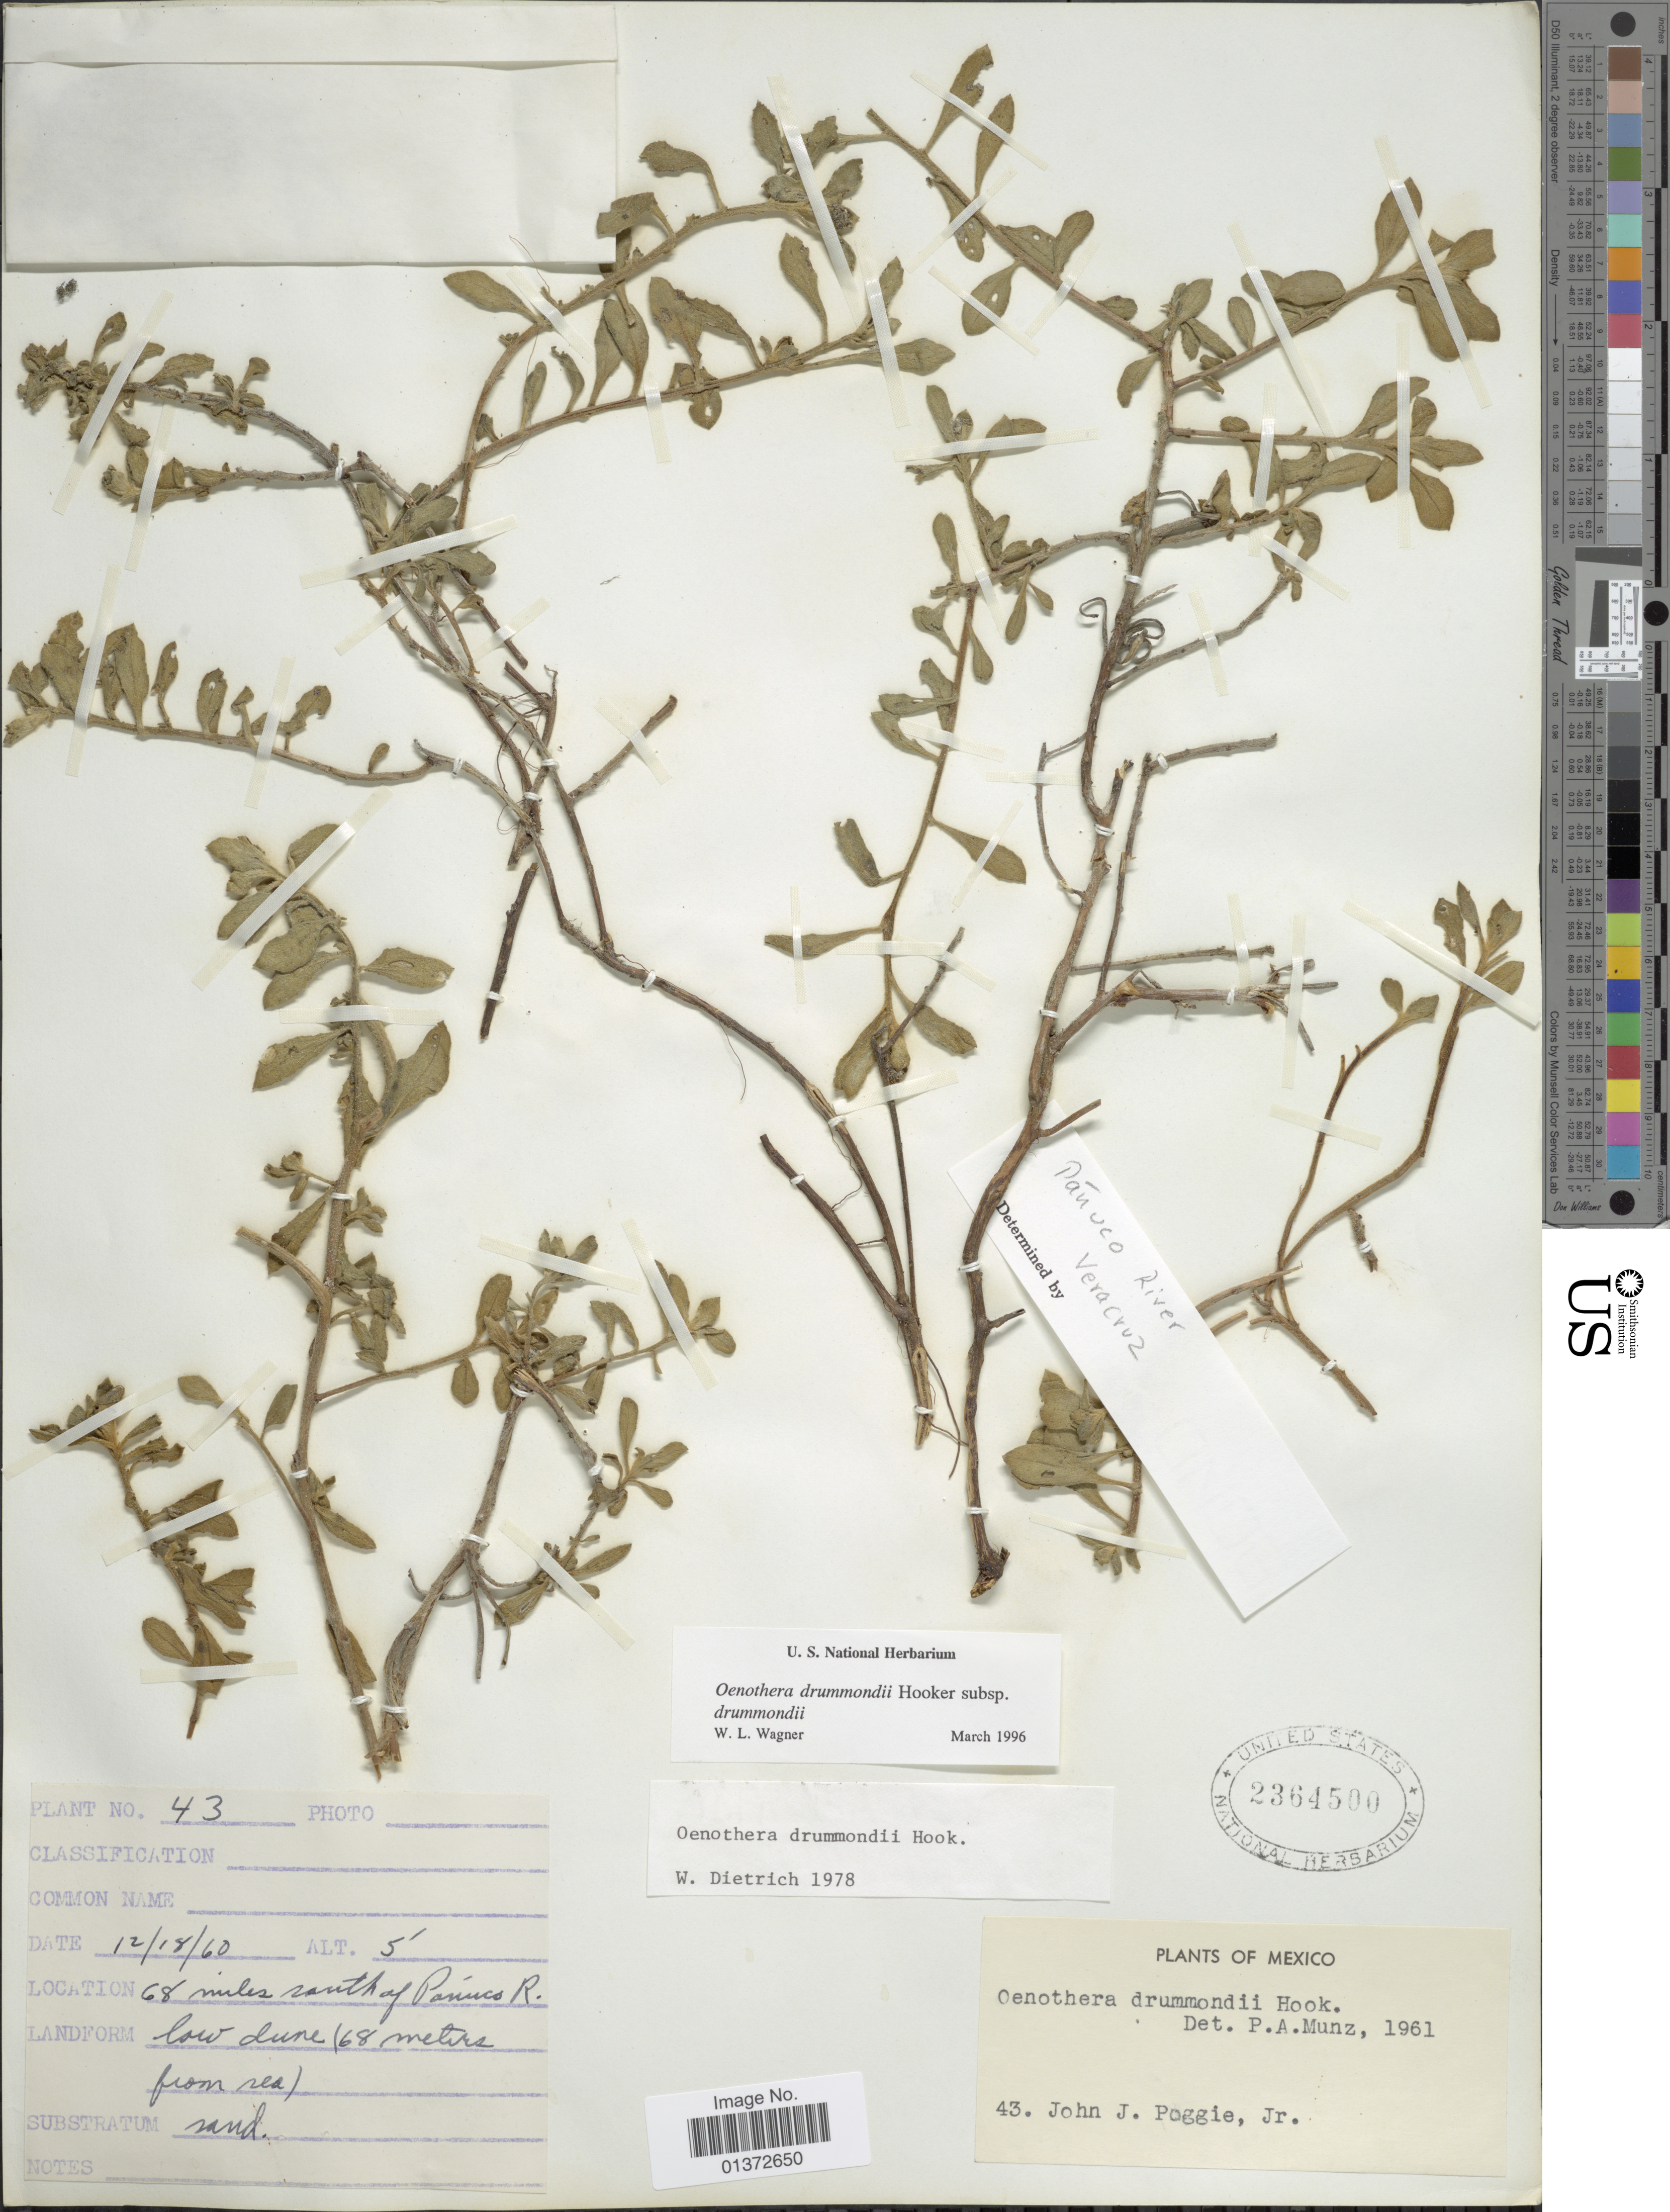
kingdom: Plantae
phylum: Tracheophyta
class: Magnoliopsida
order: Myrtales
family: Onagraceae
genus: Oenothera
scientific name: Oenothera drummondii subsp. drummondii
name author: Hook.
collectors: J. Poggie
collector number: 43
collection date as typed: Transcribed d/m/y: 18/12/60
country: Mexico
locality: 68 miles south of Panuco R.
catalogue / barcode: US 2364500